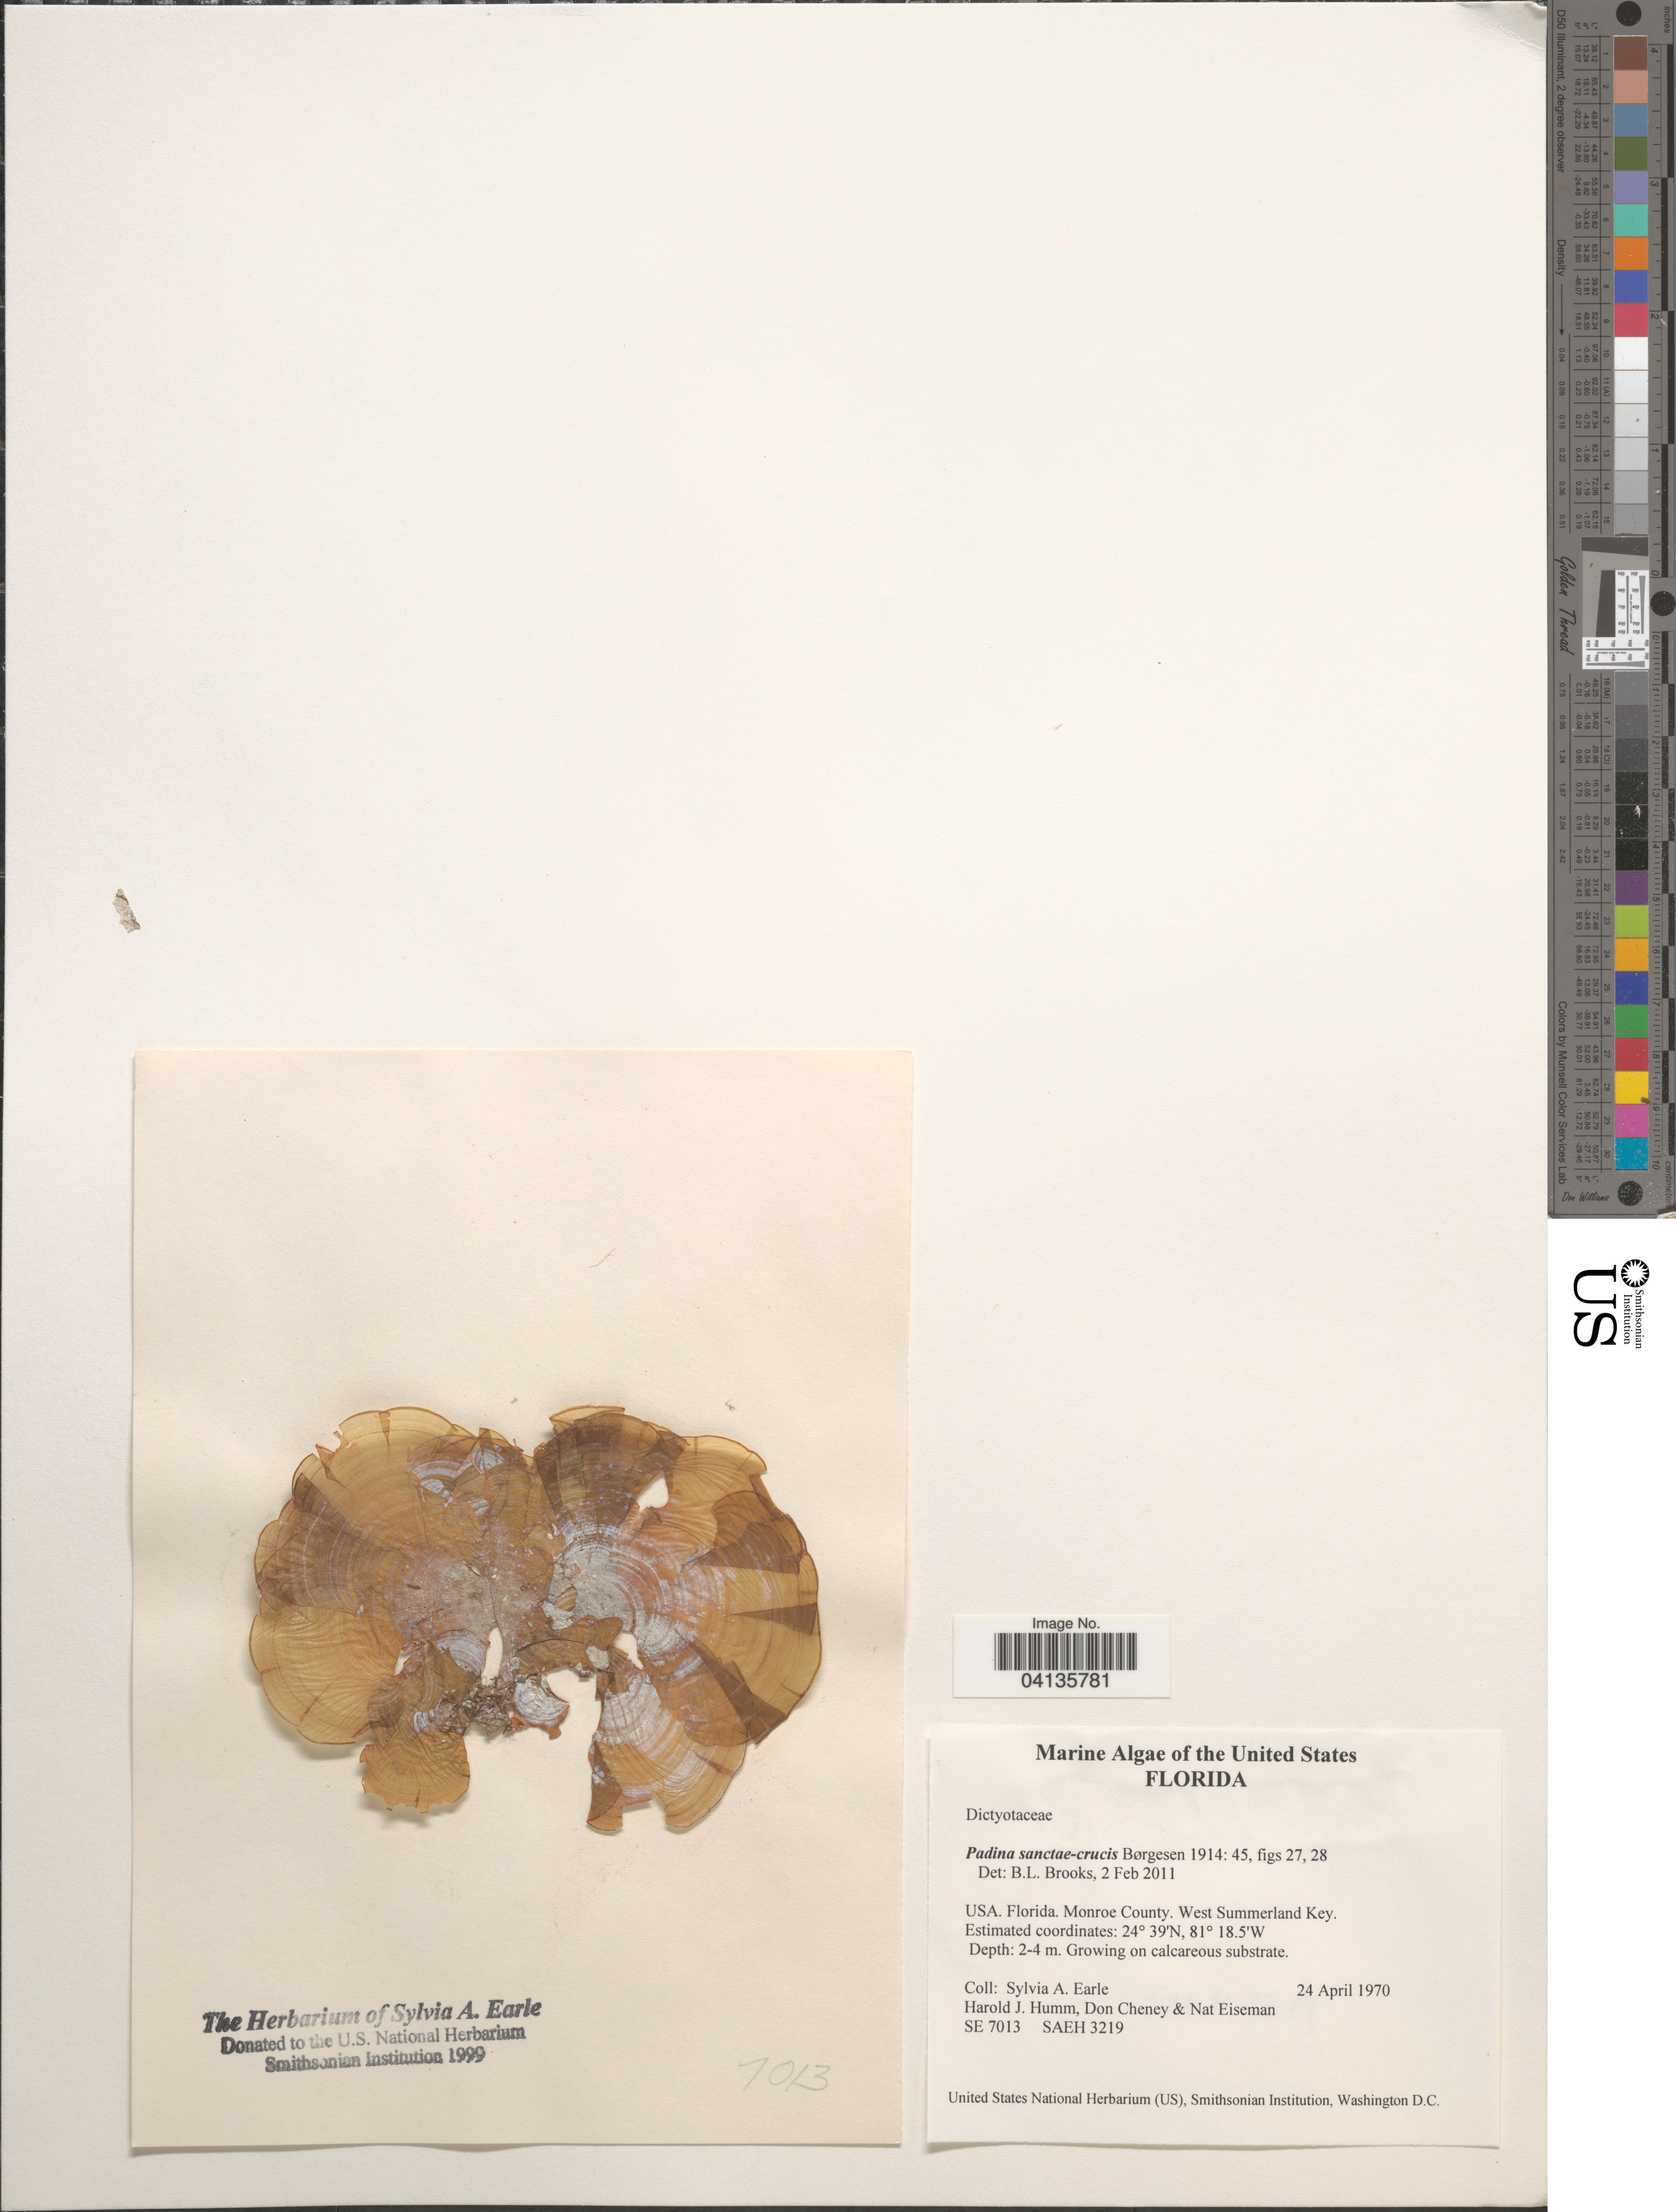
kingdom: Chromista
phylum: Ochrophyta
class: Phaeophyceae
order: Dictyotales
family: Dictyotaceae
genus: Padina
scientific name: Padina sanctae-crucis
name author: Børgesen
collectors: S. A. Earle, H. J. Humm, D. Cheney & N. J. Eiseman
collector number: SE7013/SAEH3219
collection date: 1970-04-24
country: United States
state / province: Florida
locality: Monroe County. West Summerland Key.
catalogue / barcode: US 238590